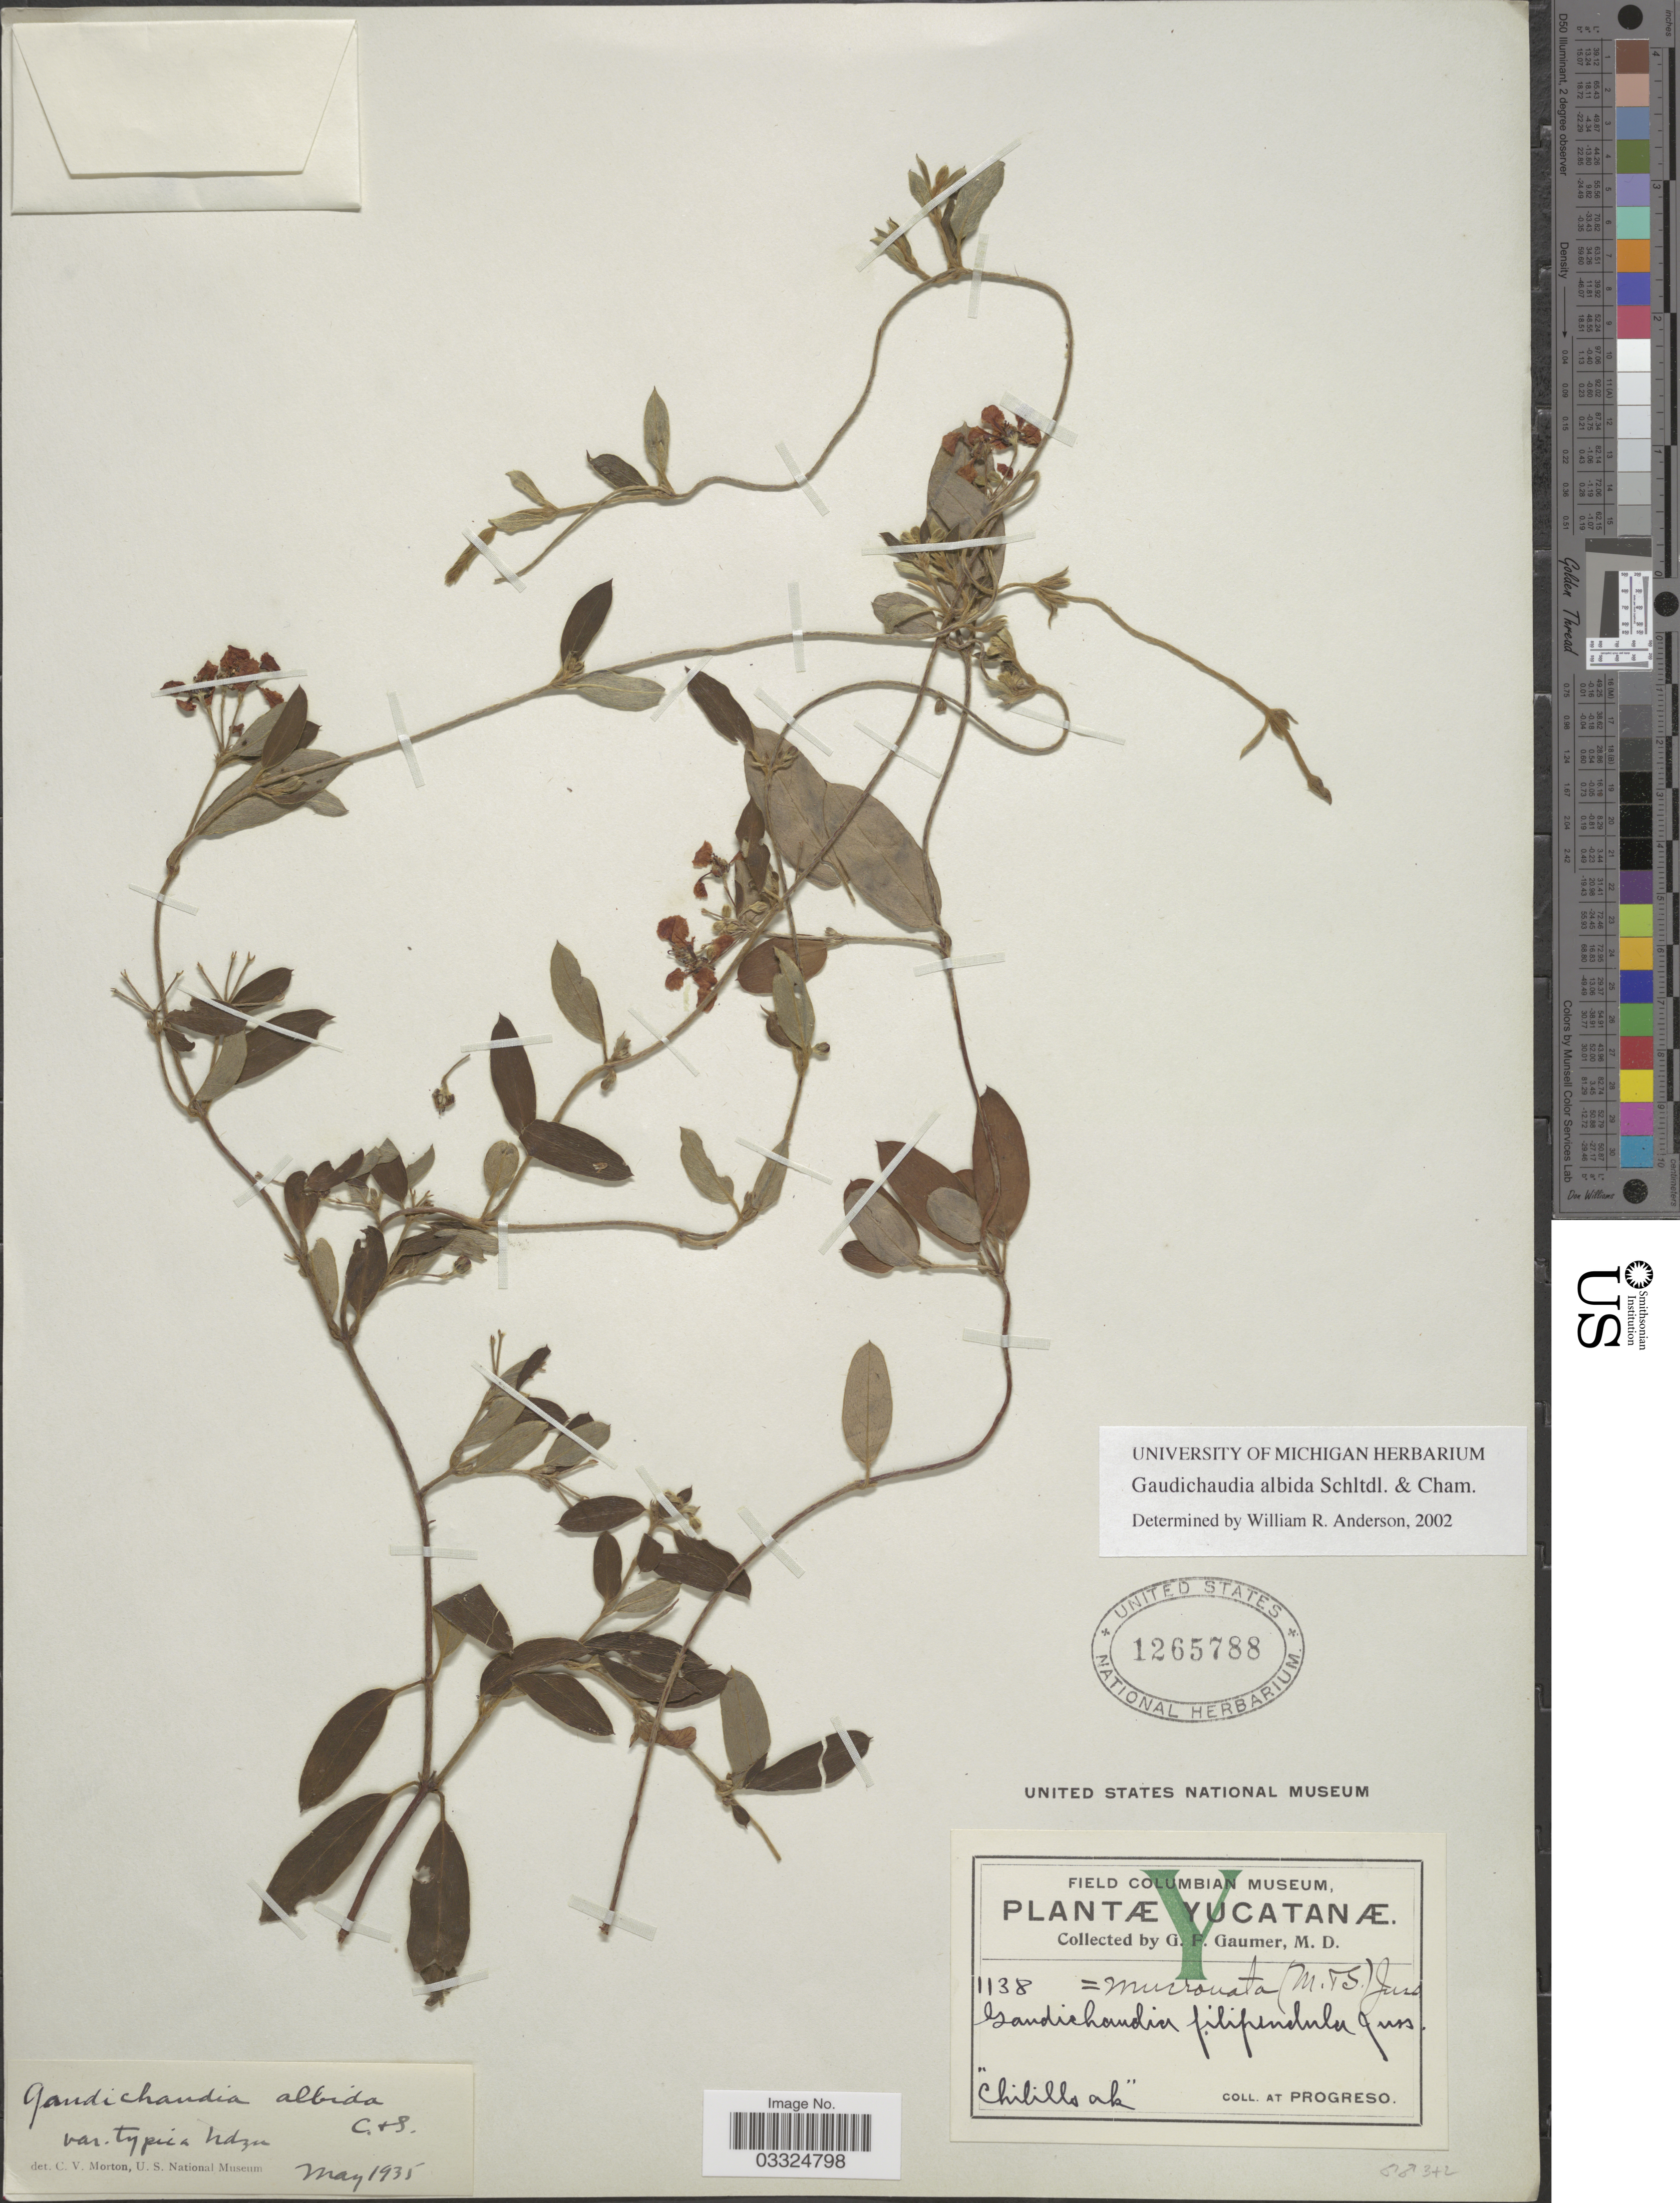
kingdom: Plantae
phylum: Tracheophyta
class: Magnoliopsida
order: Malpighiales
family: Malpighiaceae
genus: Gaudichaudia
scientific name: Gaudichaudia albida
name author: Schltdl. & Cham.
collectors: G. Guamer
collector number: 1138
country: Mexico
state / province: Yucatán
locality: Yucatanæ. At Progreso.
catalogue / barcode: US 1265788